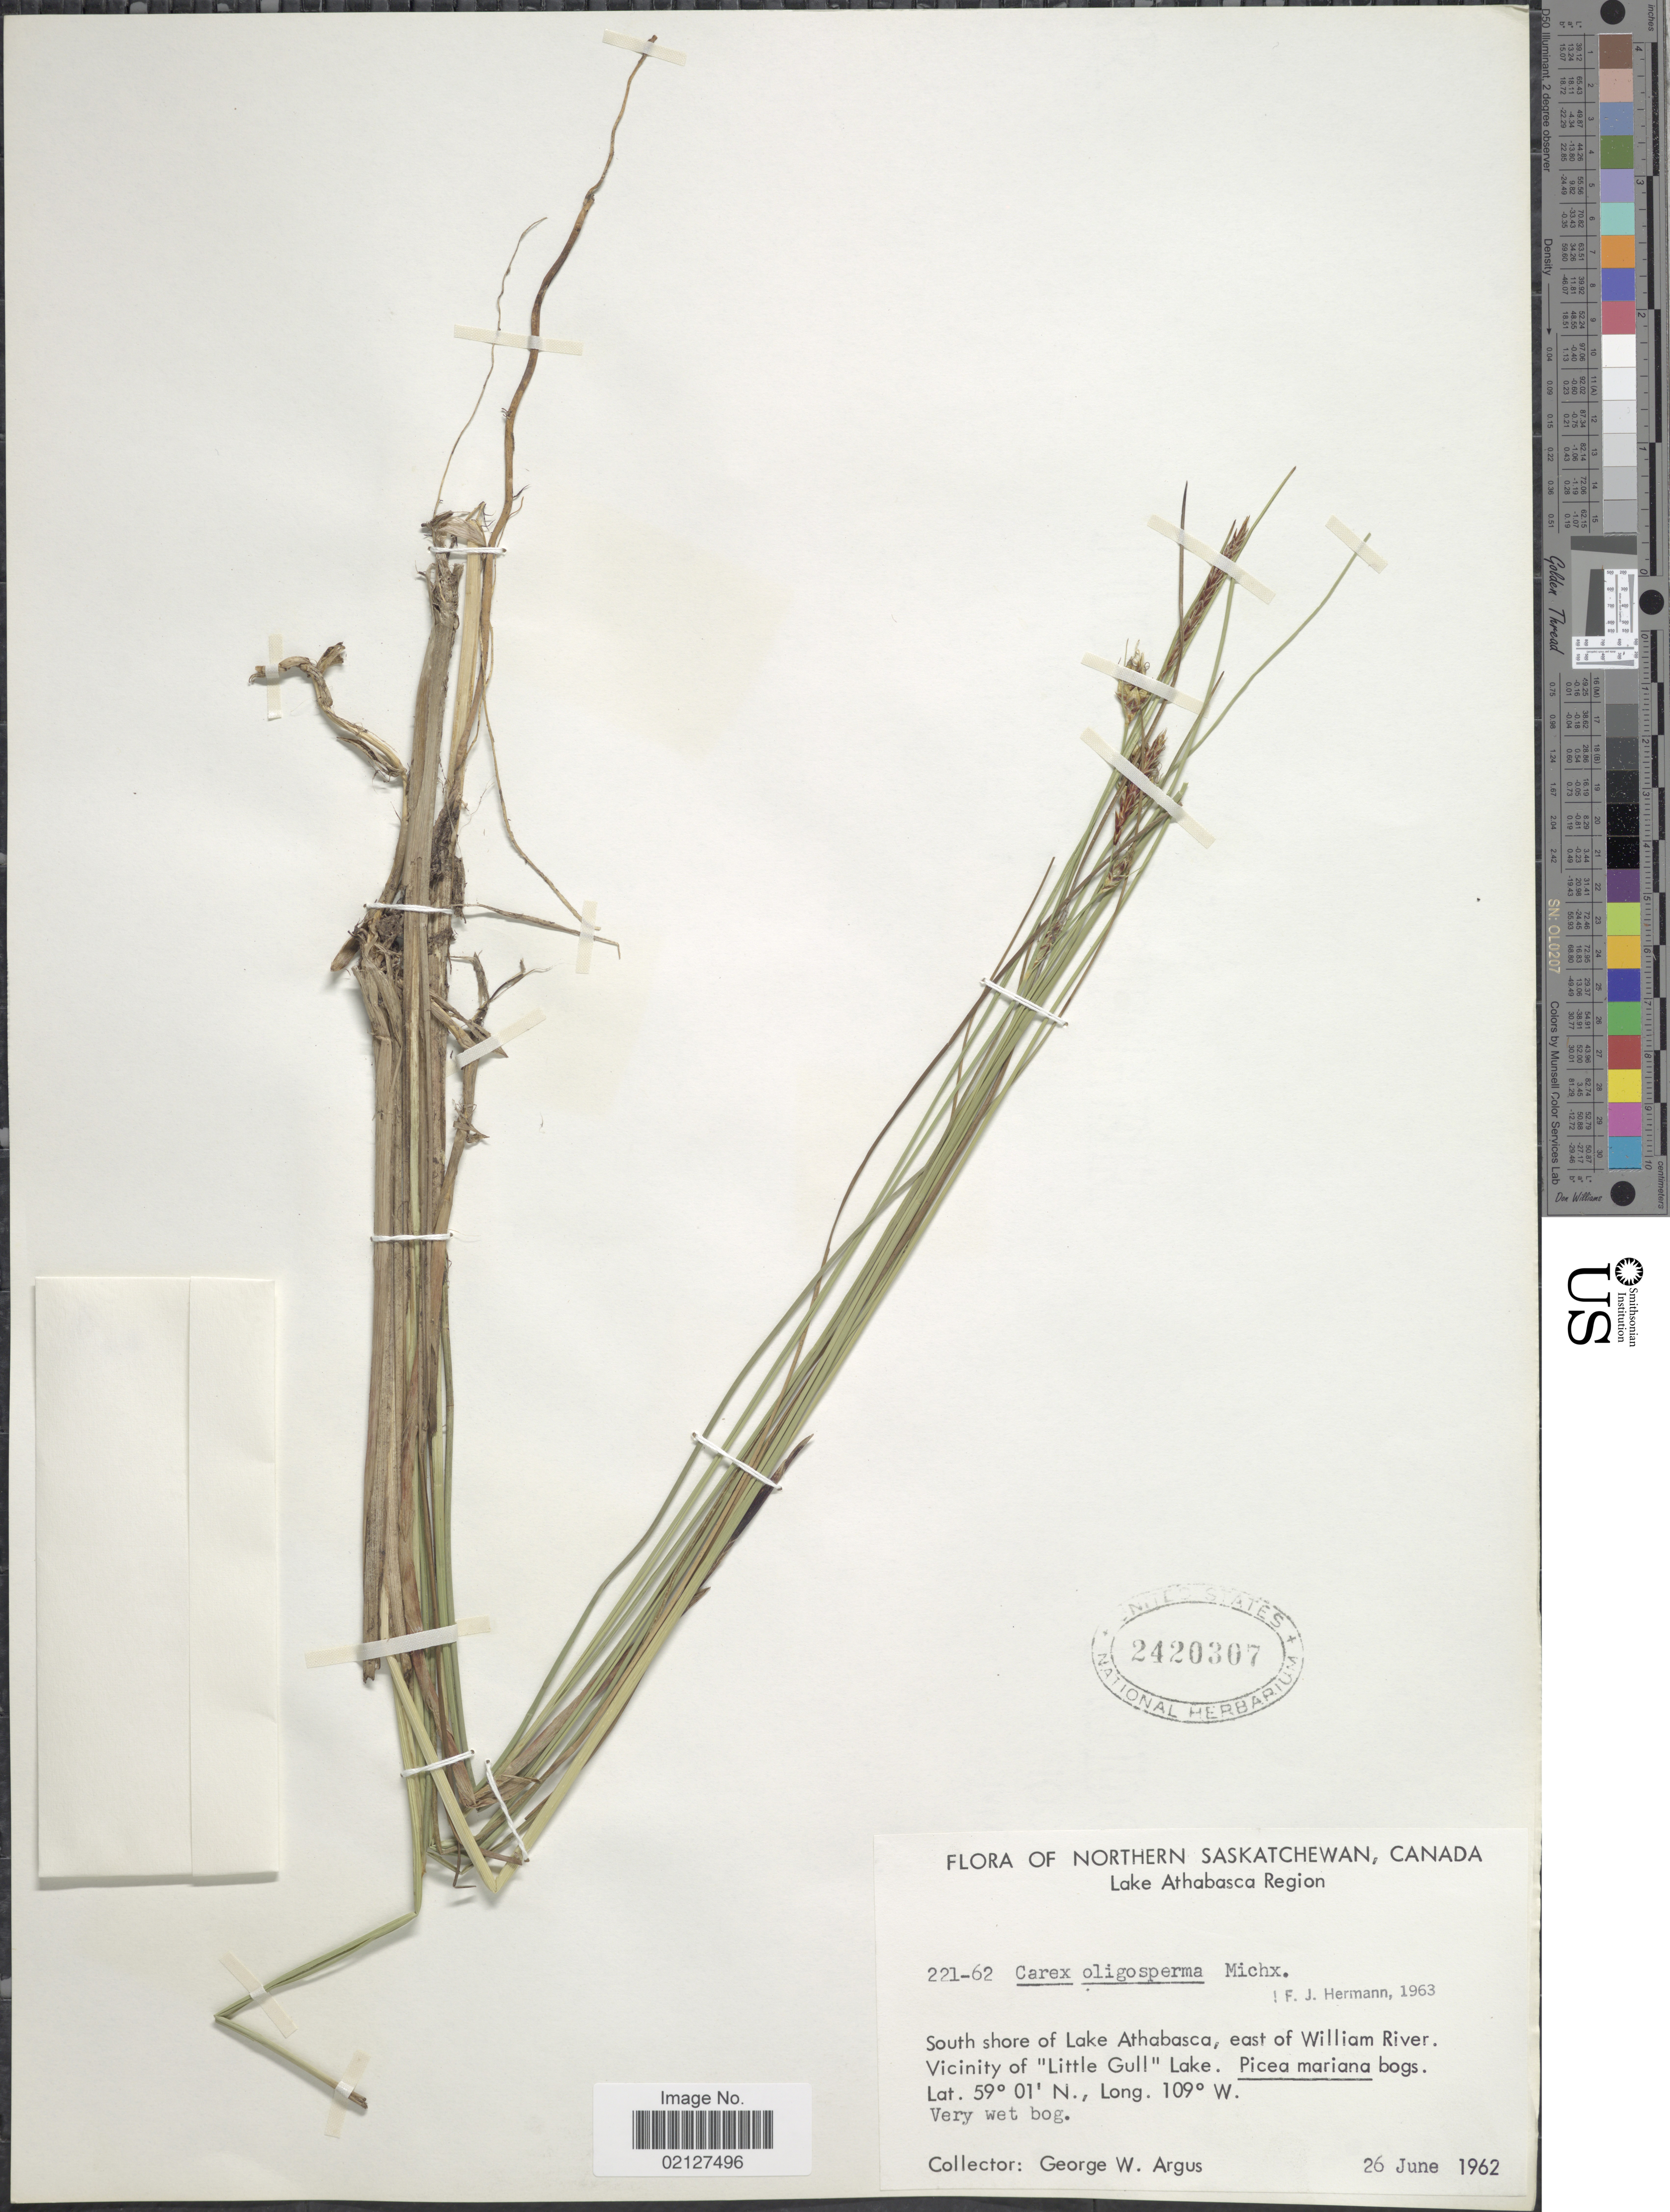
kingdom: Plantae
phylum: Tracheophyta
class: Liliopsida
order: Poales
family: Cyperaceae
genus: Carex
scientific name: Carex oligosperma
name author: Michx.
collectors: G. W. Argus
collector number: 221-62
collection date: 1962-06-26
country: Canada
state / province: Saskatchewan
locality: Northern Saskatchewan. Lake Athabasca Region. South shore of Lake Athabasca, east of William River. Vicinity of "Little Gull" Lake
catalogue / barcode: US 2420307